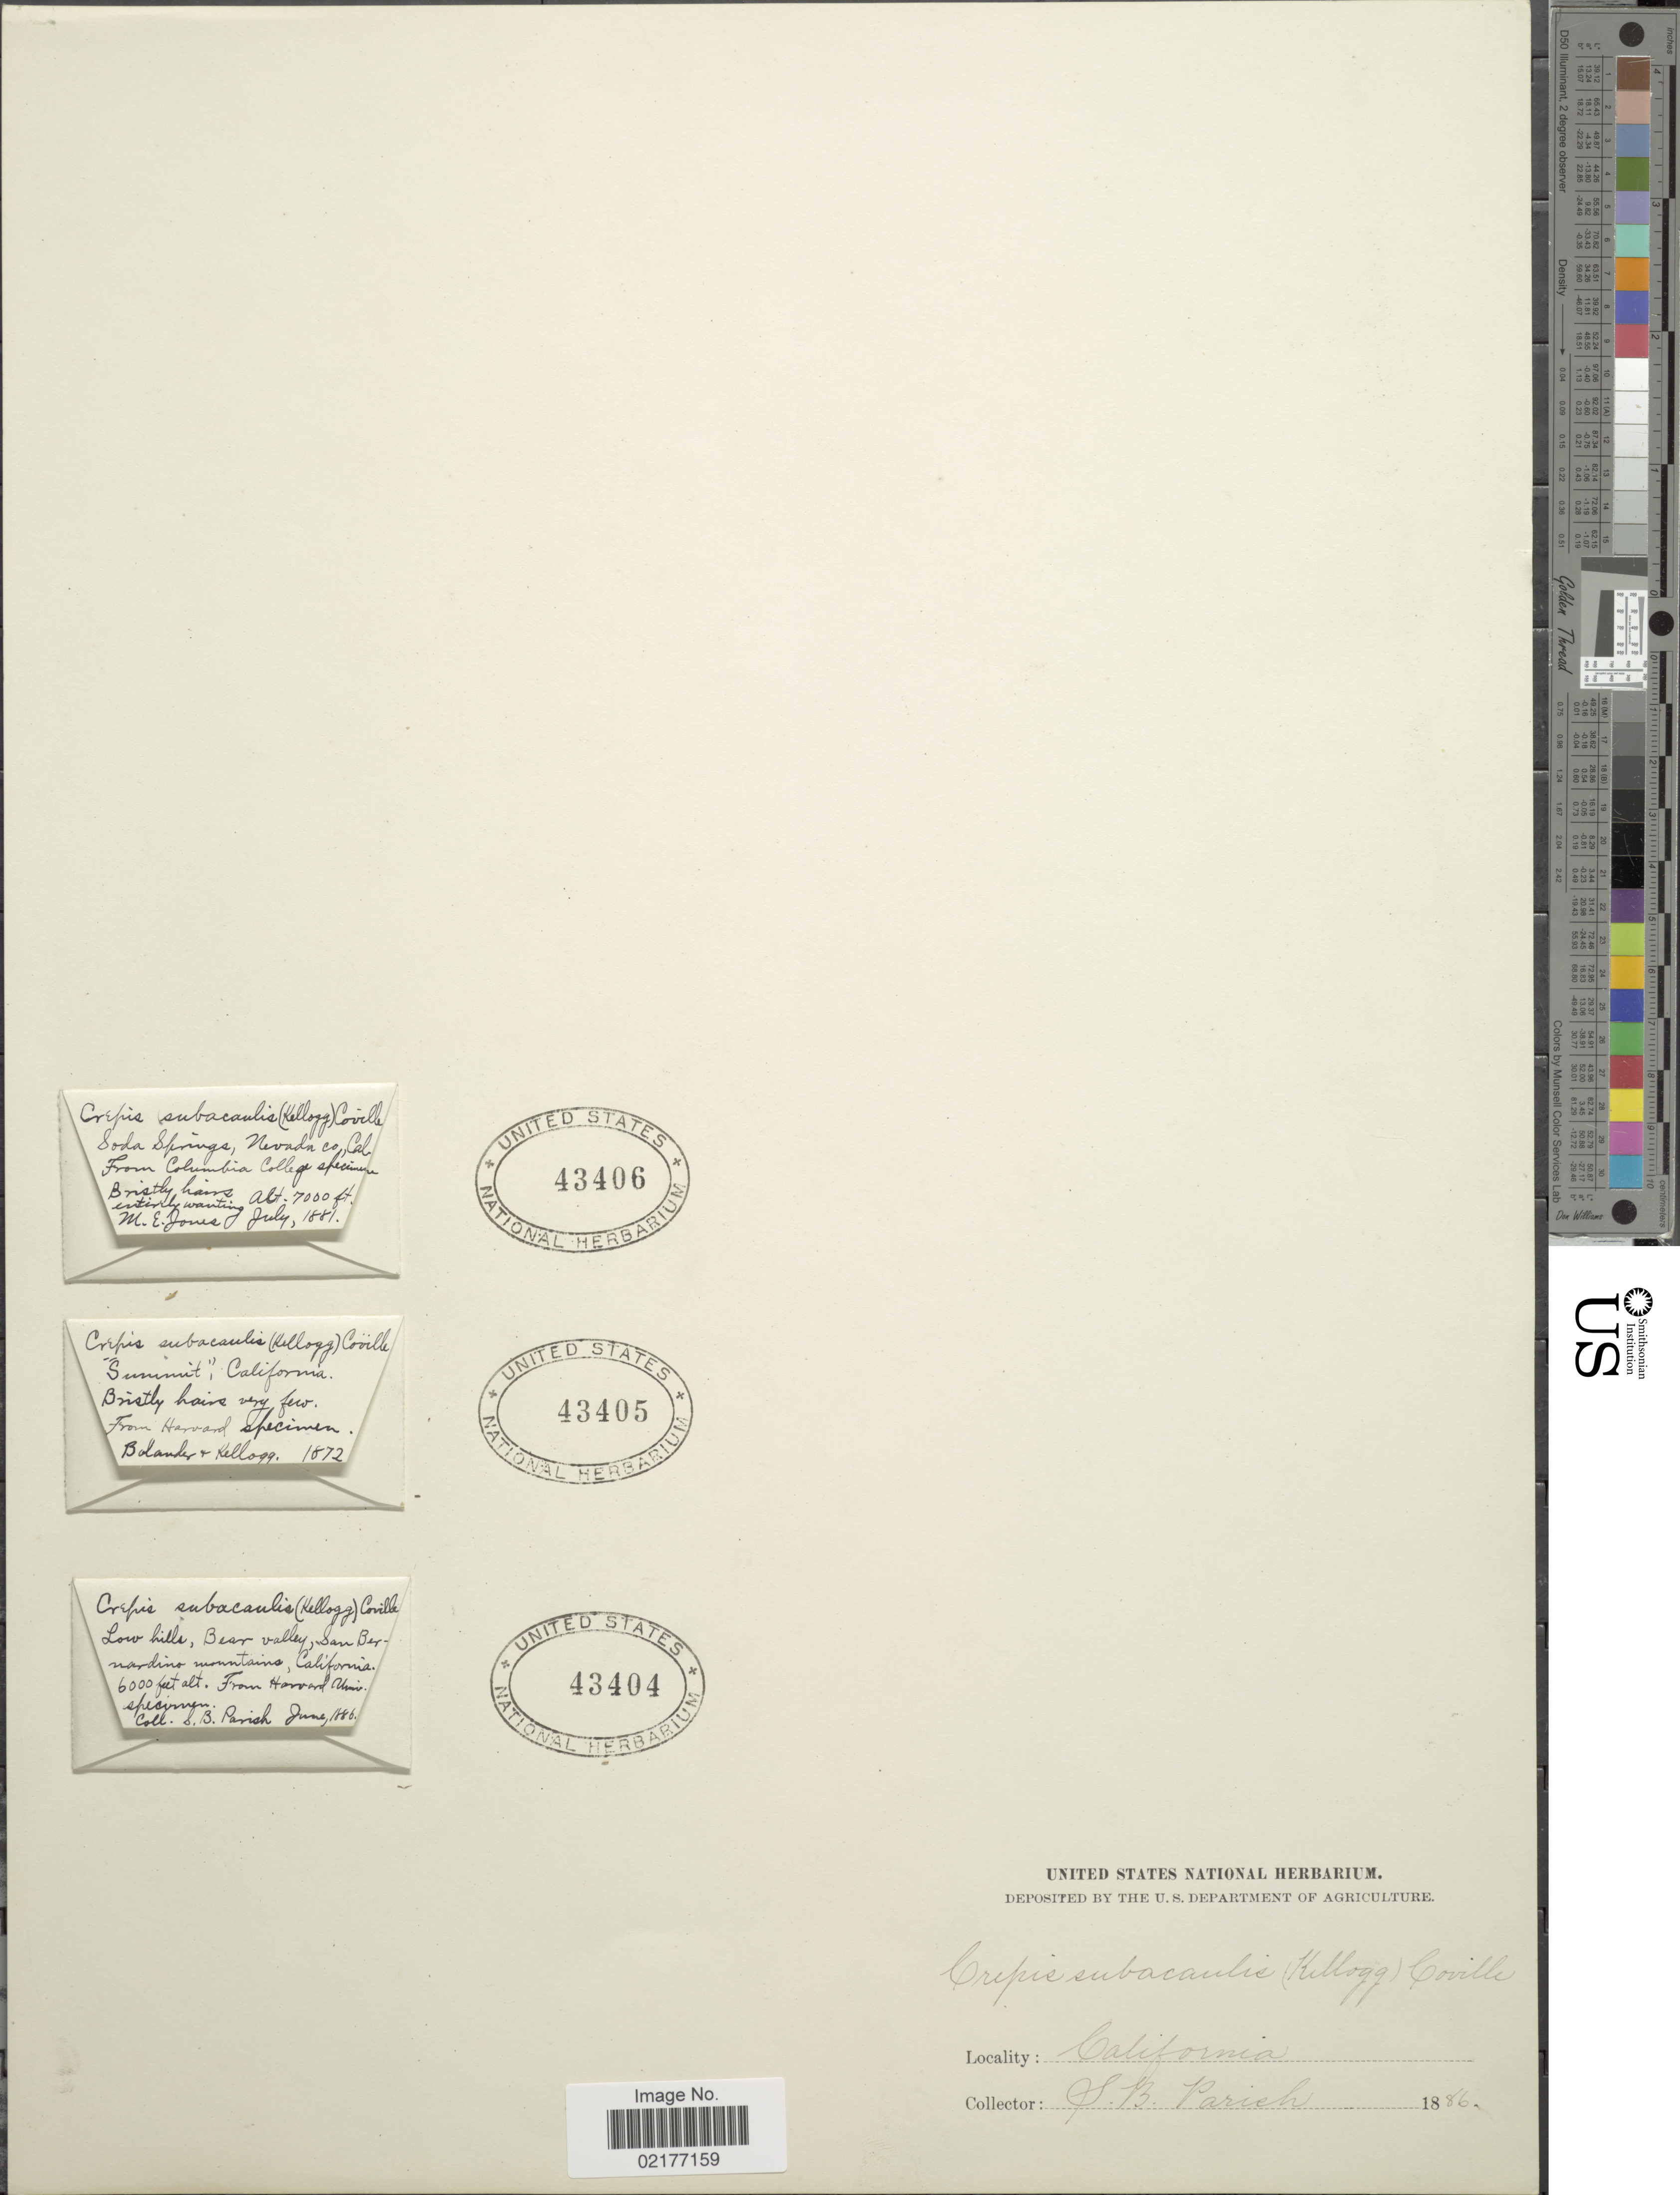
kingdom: Plantae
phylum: Tracheophyta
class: Magnoliopsida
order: Asterales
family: Asteraceae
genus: Crepis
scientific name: Crepis occidentalis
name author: Nutt.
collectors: S. B. Parish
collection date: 1886-06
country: United States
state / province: California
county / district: San Bernardino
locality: Low Hills, Bear valley, San Bernardino Mountains, California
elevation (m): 1829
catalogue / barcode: US 43404-3